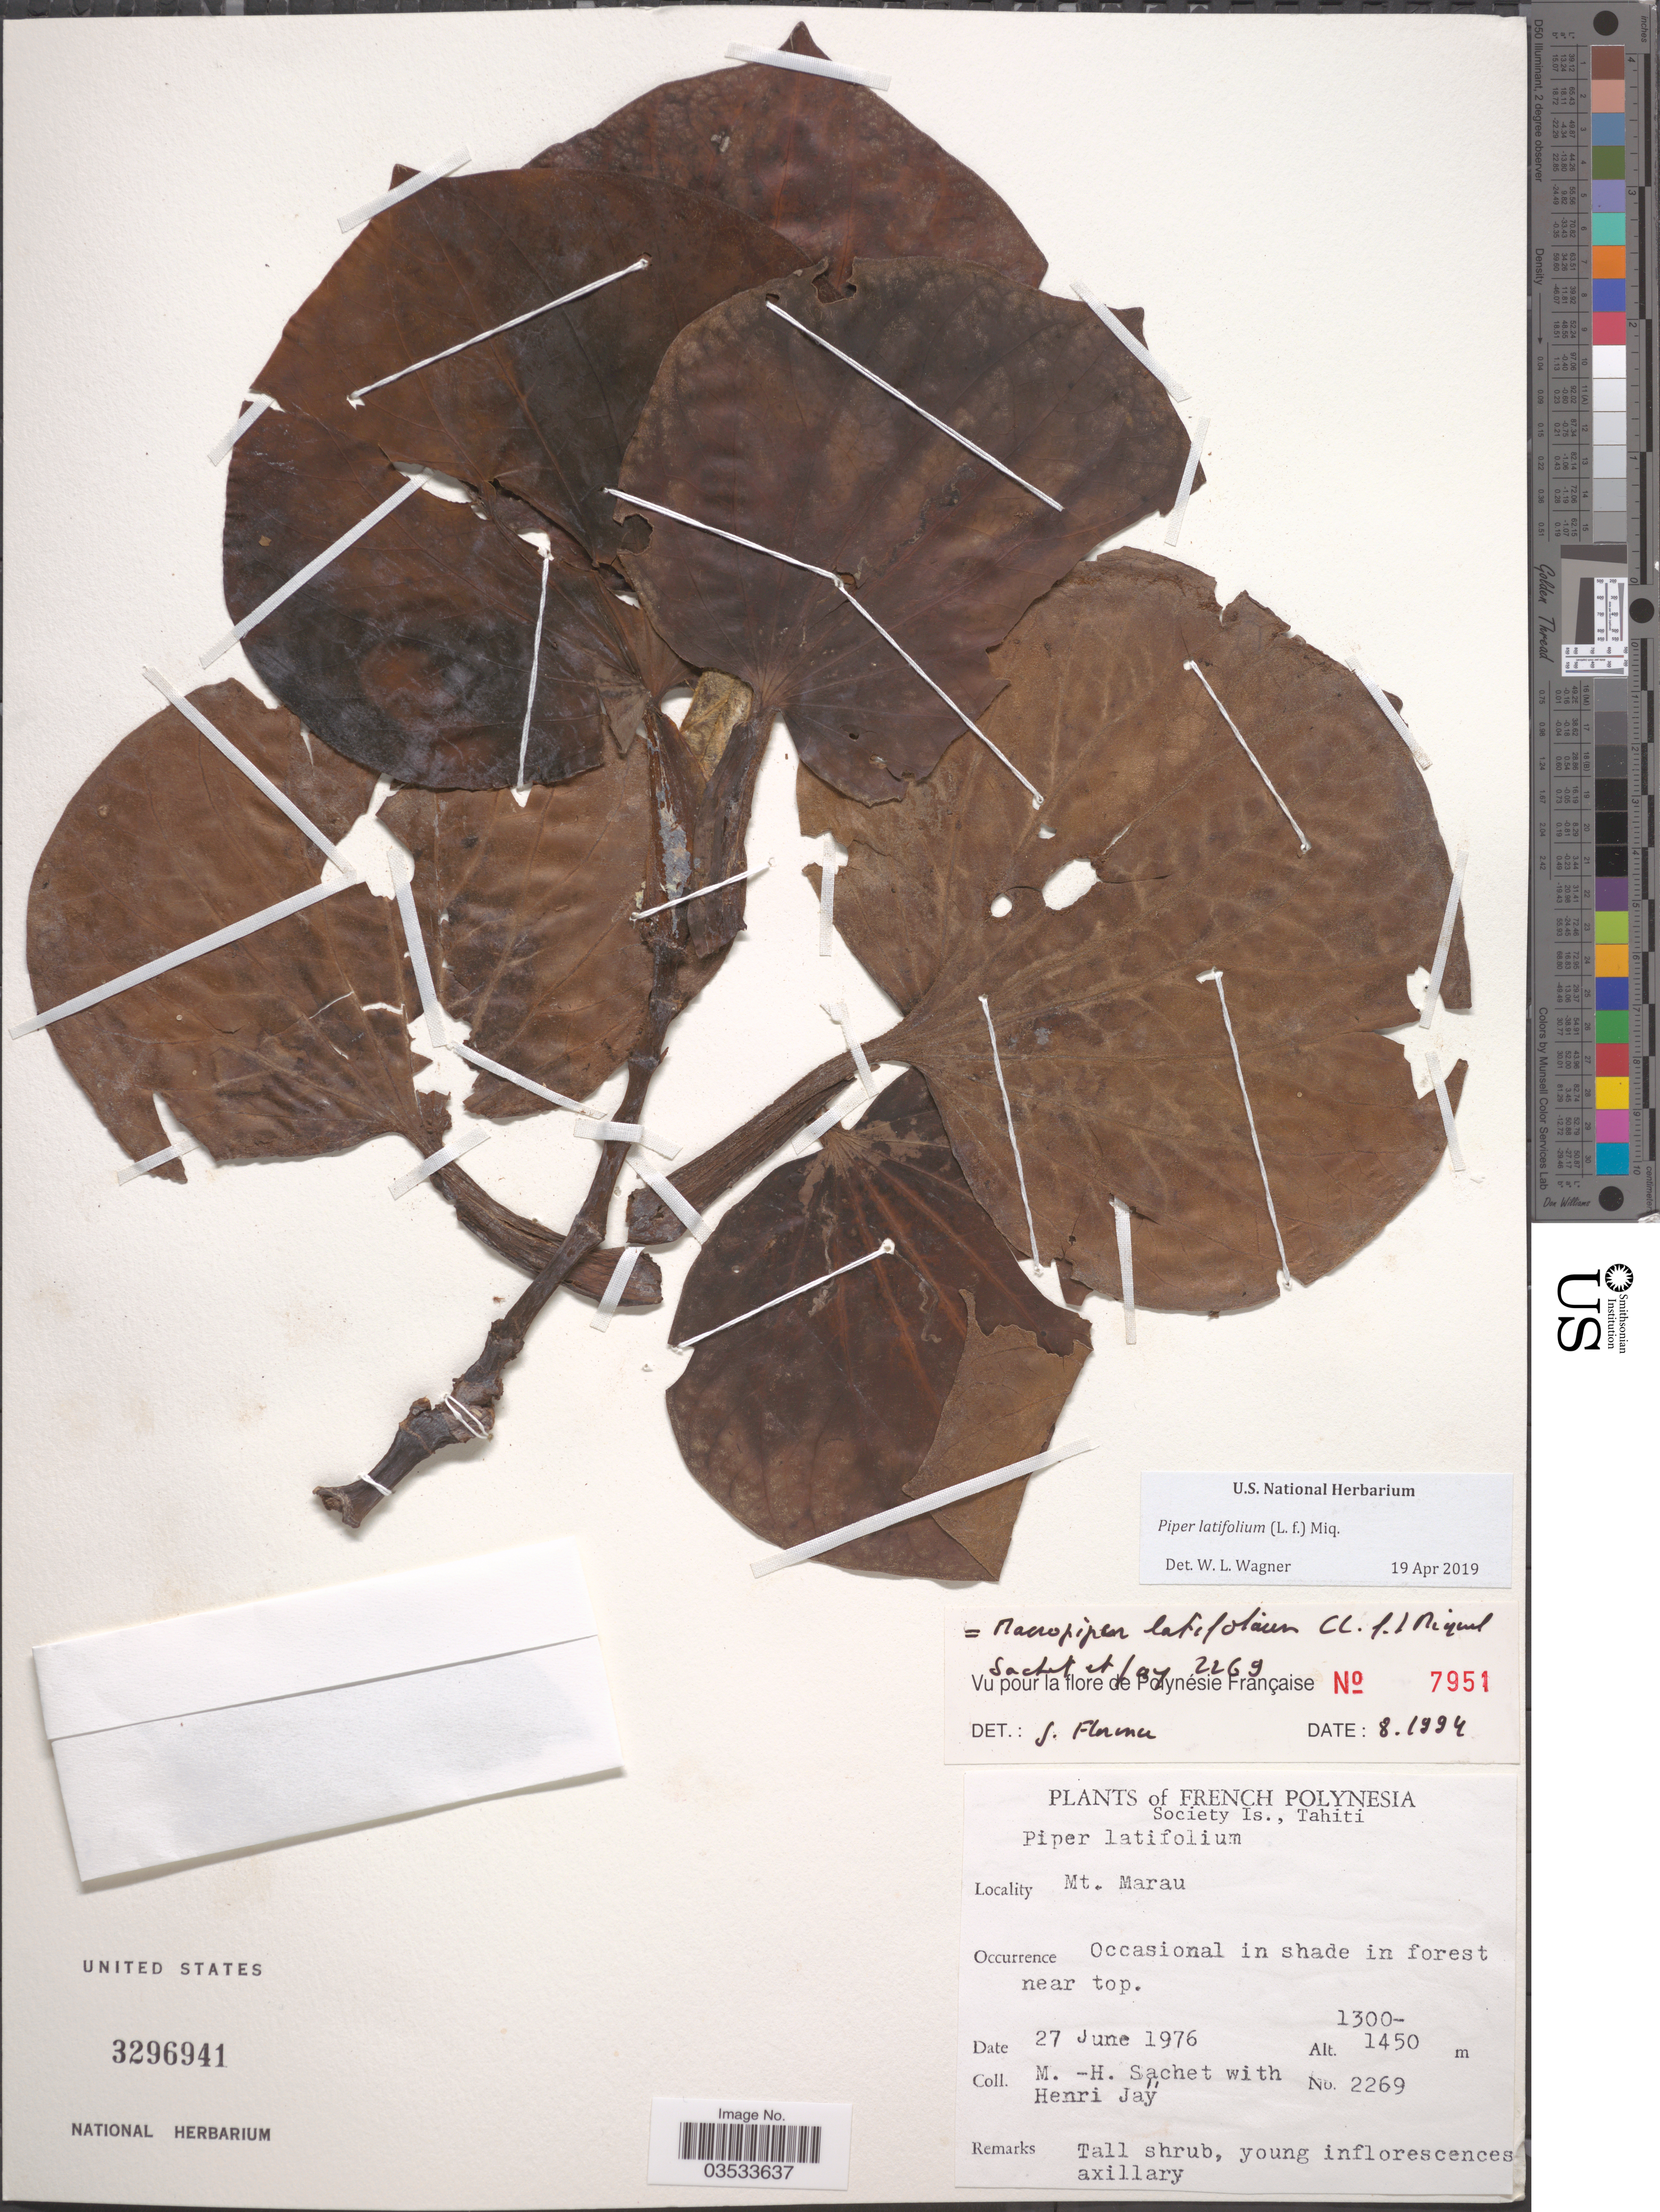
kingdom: Plantae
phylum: Tracheophyta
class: Magnoliopsida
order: Piperales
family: Piperaceae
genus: Piper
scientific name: Piper latifolium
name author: L. f.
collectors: M.-H. Sachet & H. Jay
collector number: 2269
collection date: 1976-06-27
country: French Polynesia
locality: Society Is., Tahiti. Mt. Marau.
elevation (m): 1300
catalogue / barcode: US 3296941